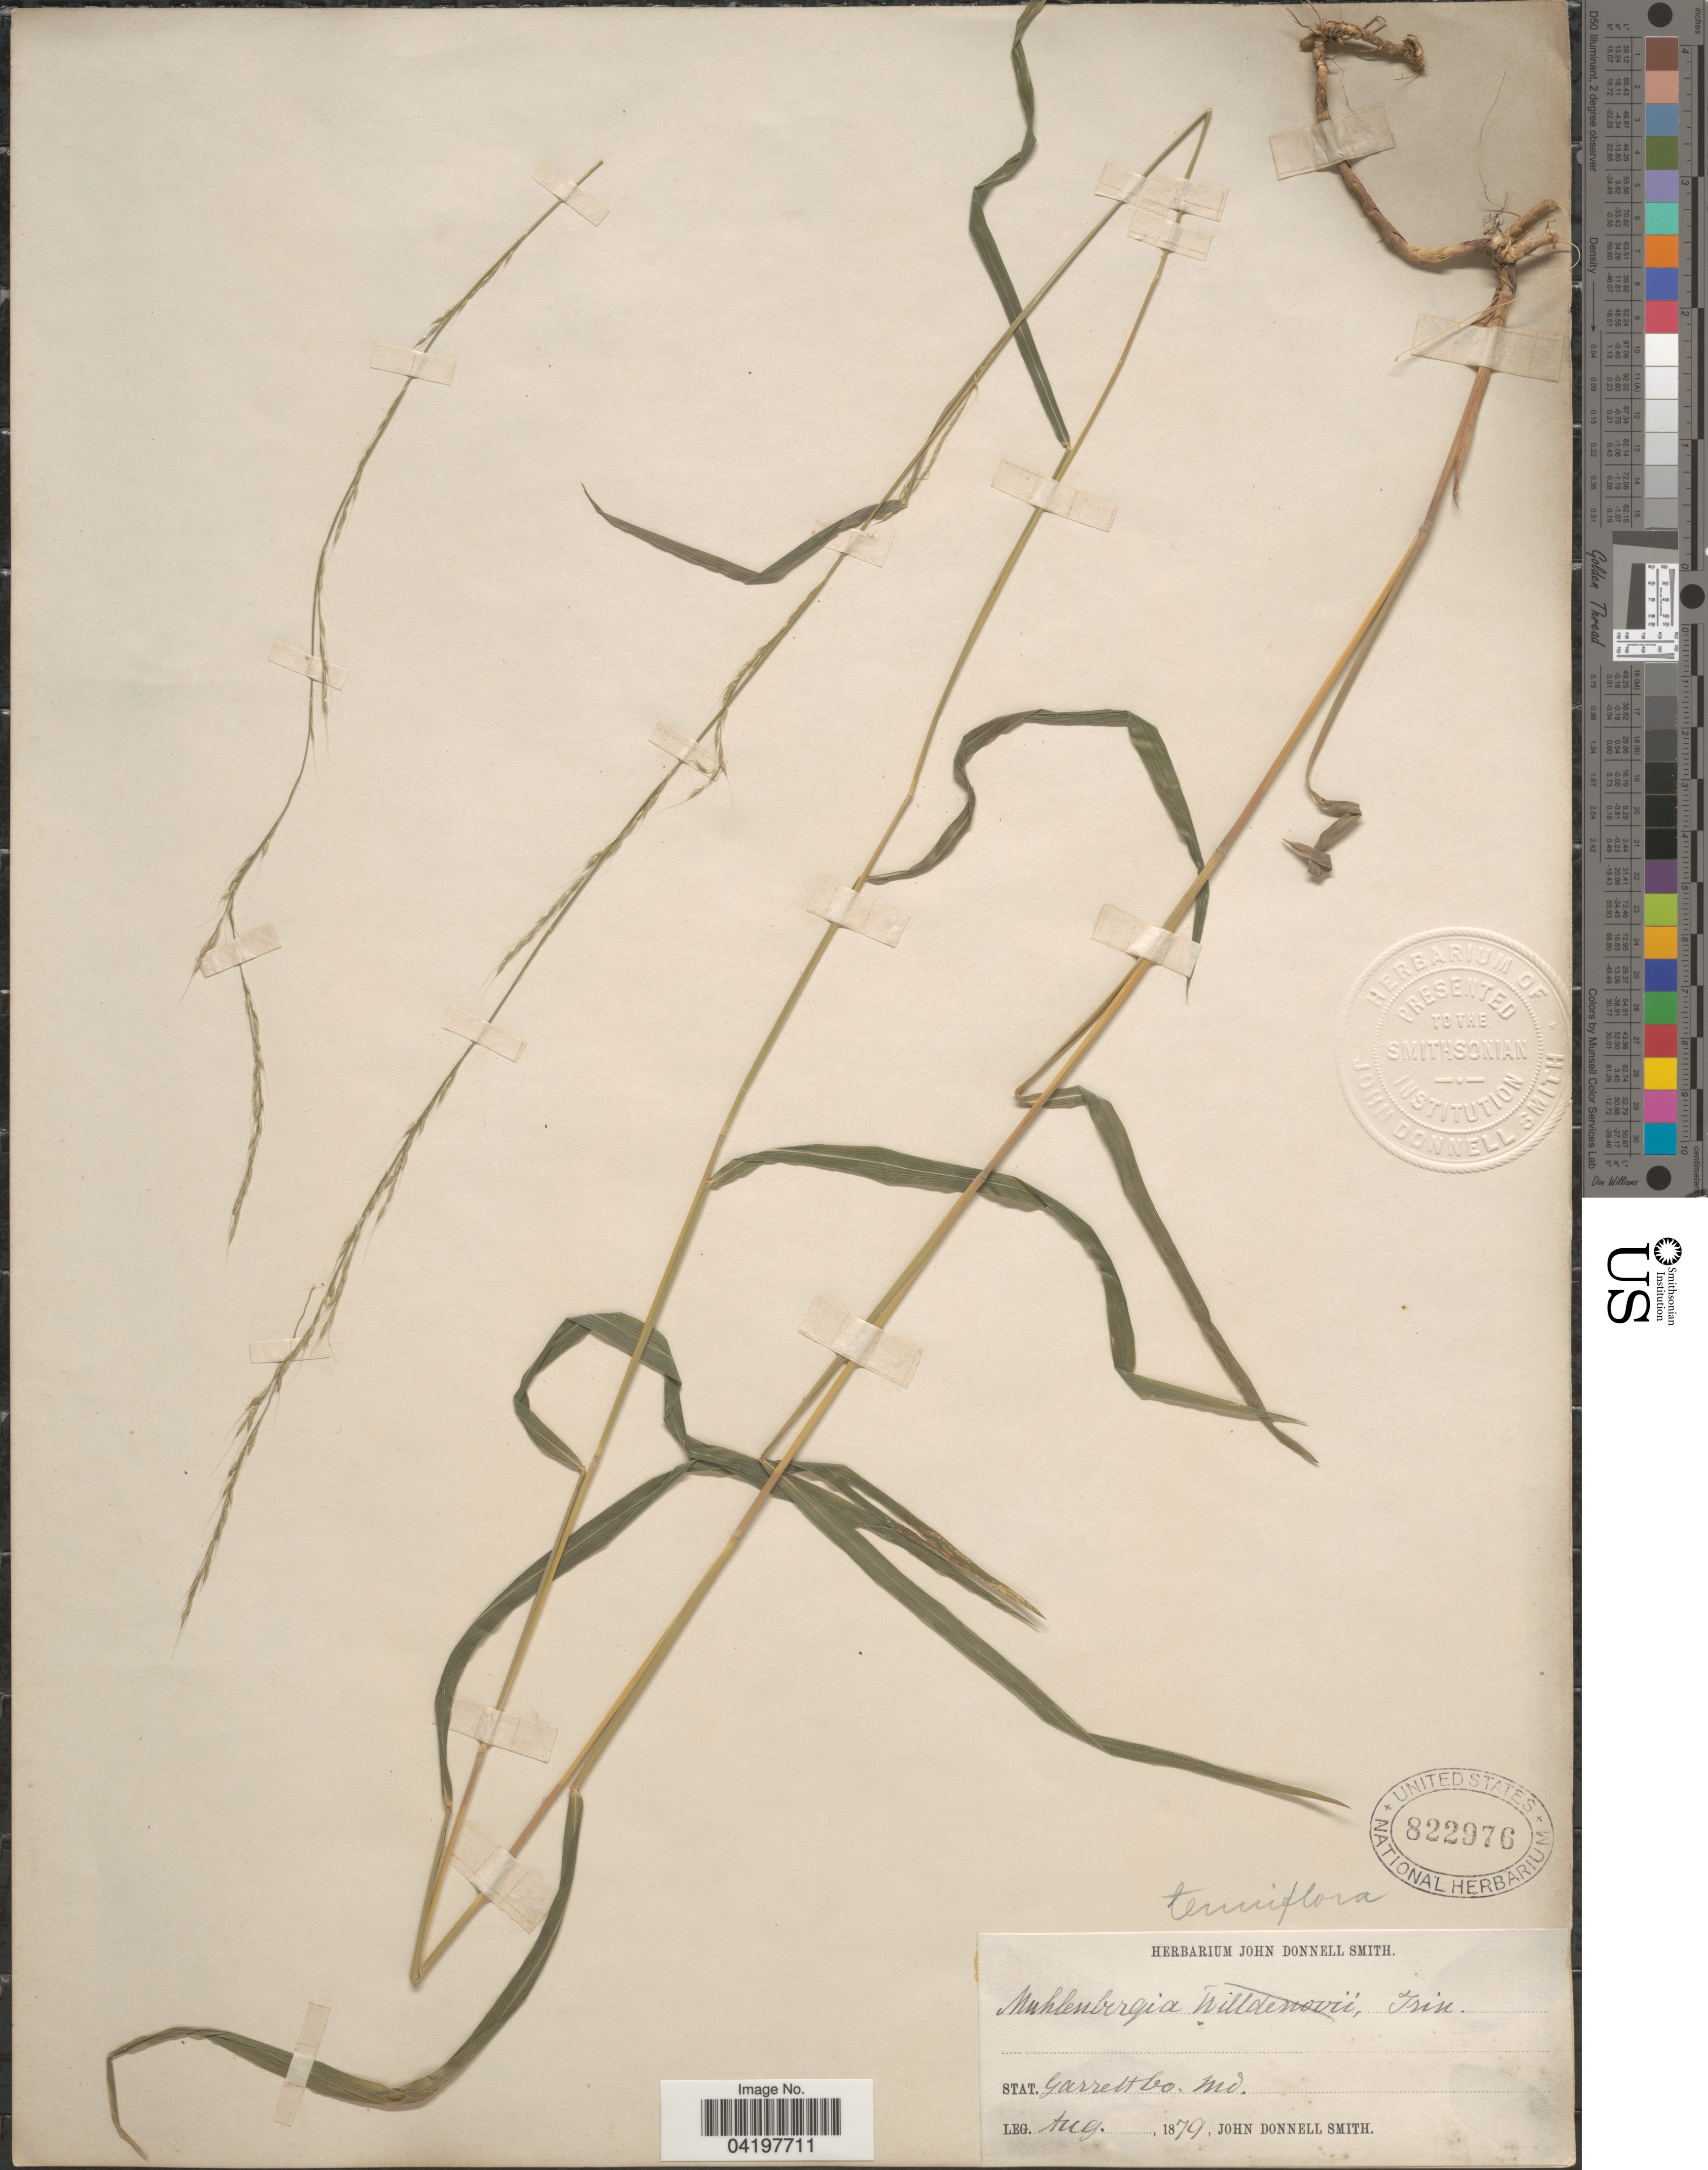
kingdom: Plantae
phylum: Tracheophyta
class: Liliopsida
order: Poales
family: Poaceae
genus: Muhlenbergia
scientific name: Muhlenbergia tenuiflora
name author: (Willd.) Britton, Stearns & Poggenb.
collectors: J. Donnell Smith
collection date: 1879-08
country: United States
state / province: Maryland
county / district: Garrett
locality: Garrett Co.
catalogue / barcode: US 822976